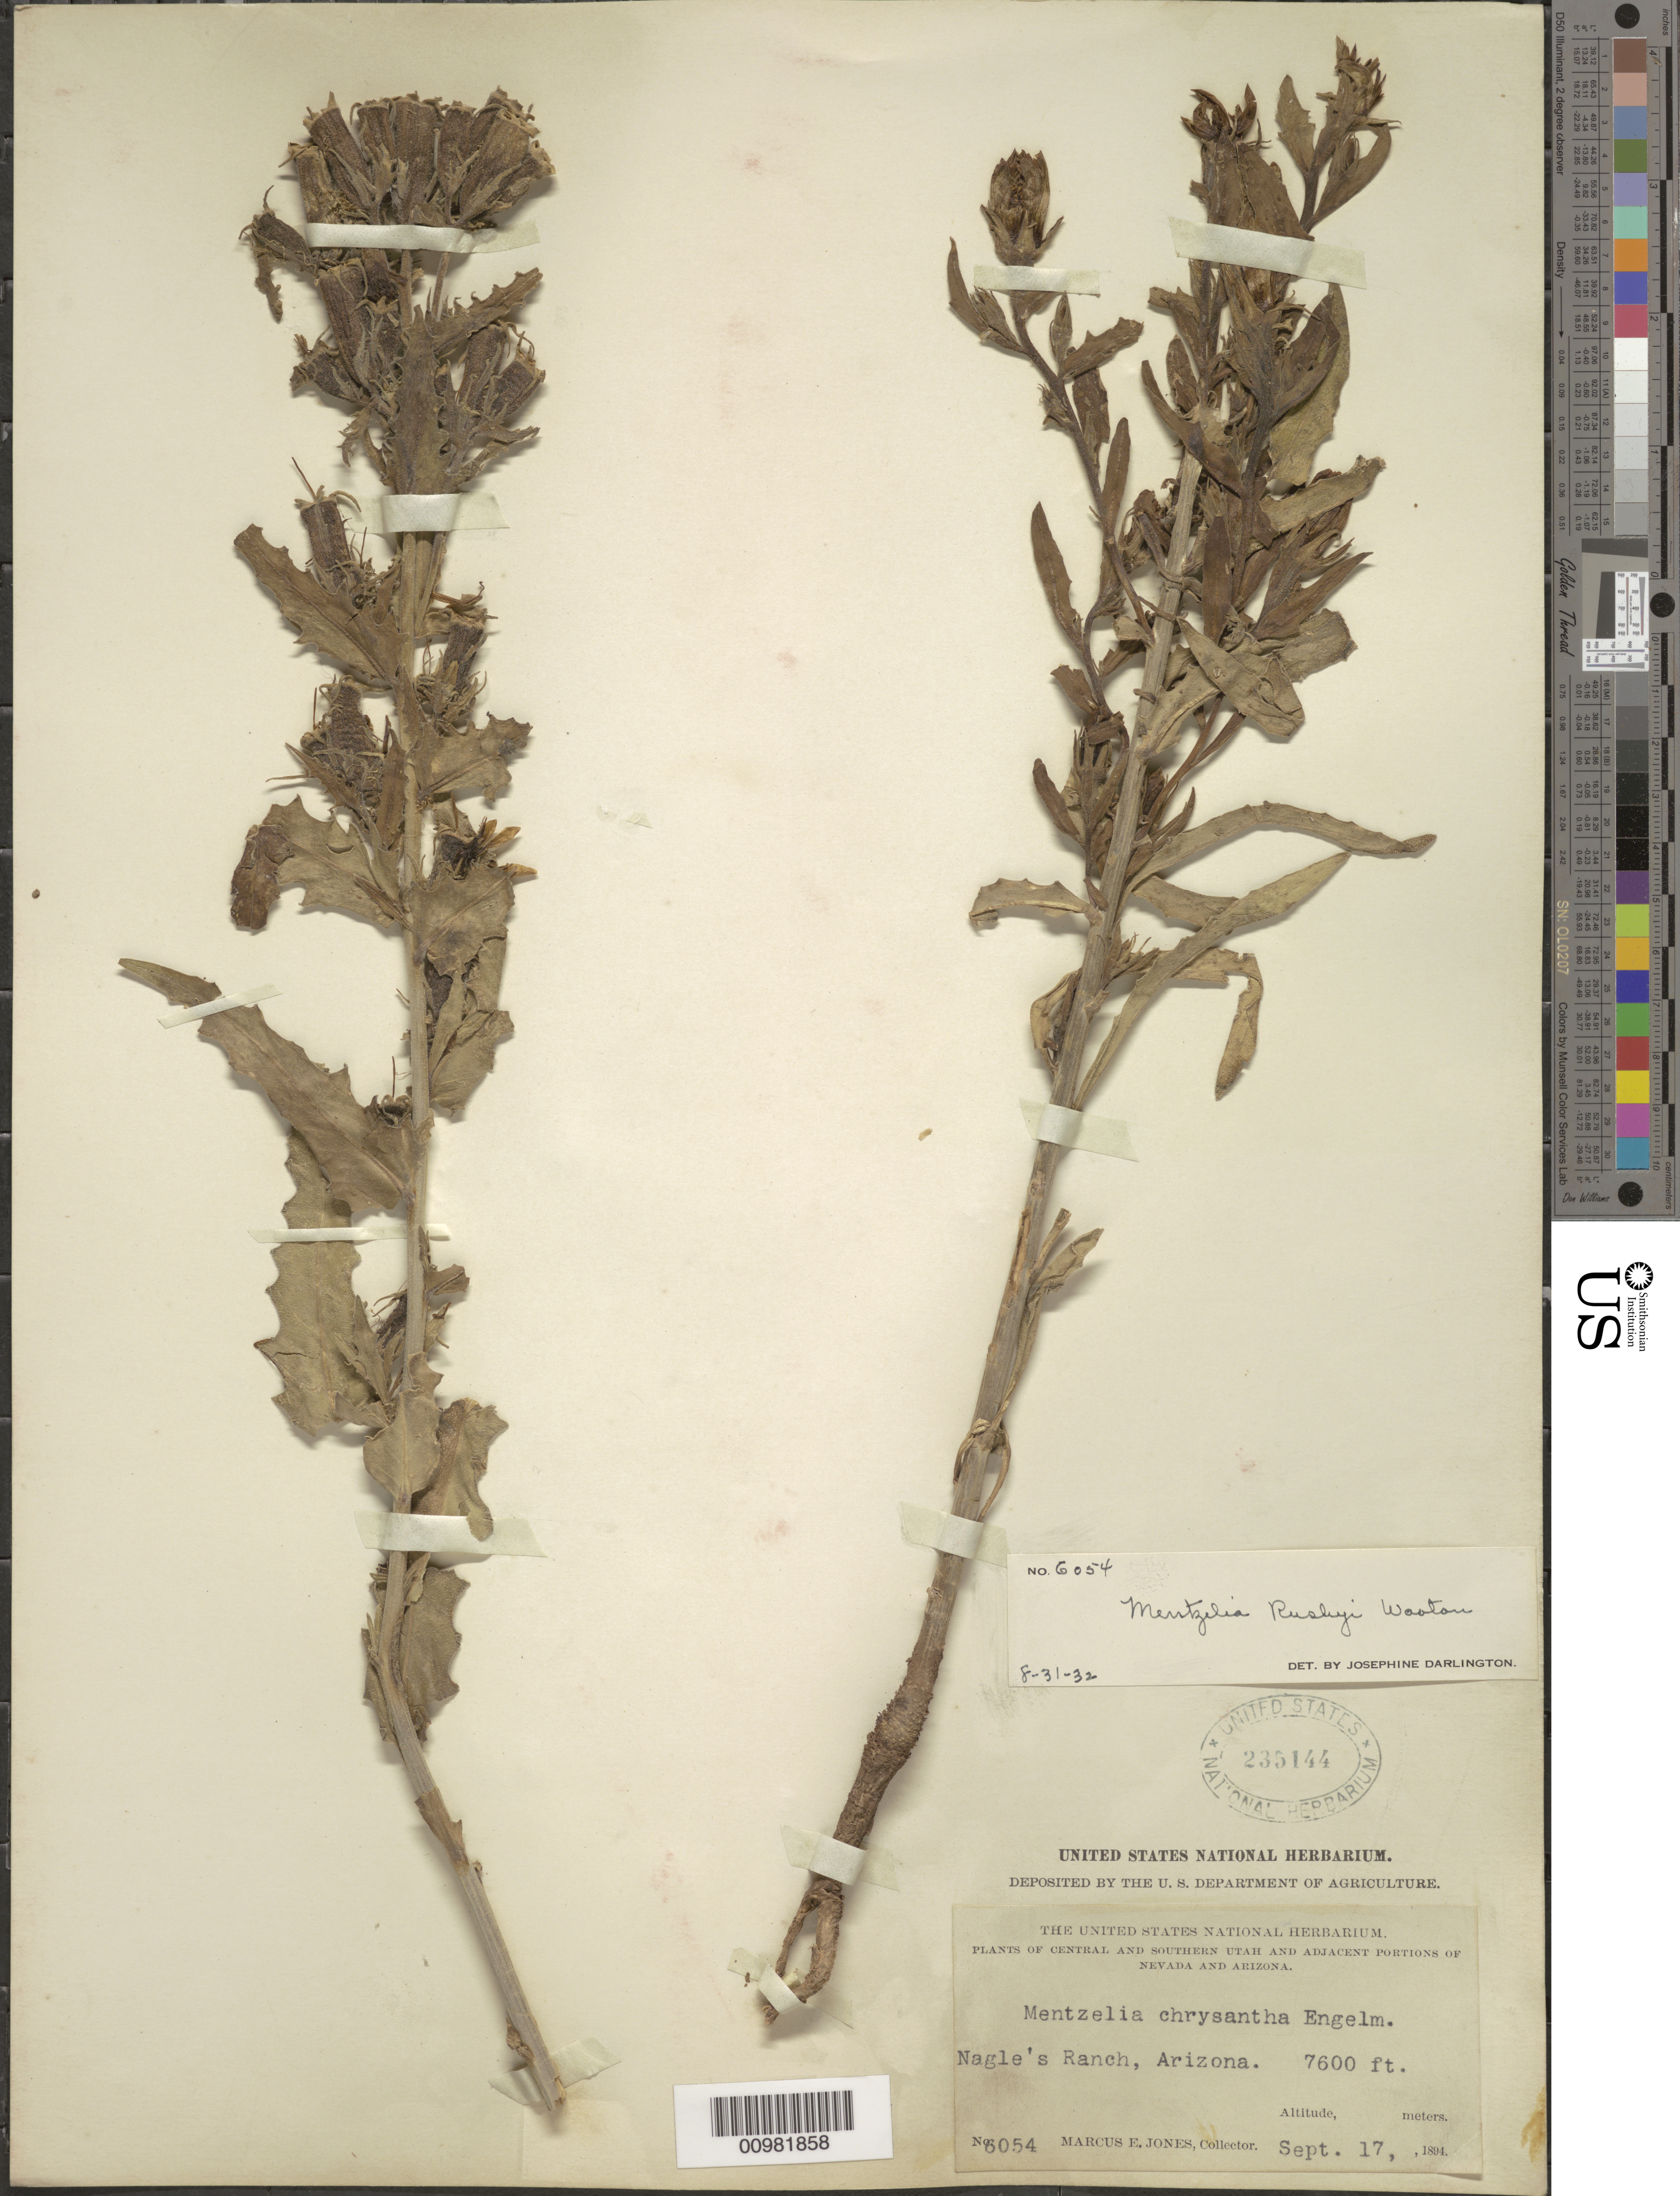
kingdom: Plantae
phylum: Tracheophyta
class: Magnoliopsida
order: Cornales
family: Loasaceae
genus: Mentzelia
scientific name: Mentzelia rusbyi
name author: Wooton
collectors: M. E. Jones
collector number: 6054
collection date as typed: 17 Sep 1894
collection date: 1894-09-17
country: United States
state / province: Arizona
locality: Nagle's Ranch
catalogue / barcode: US 235144